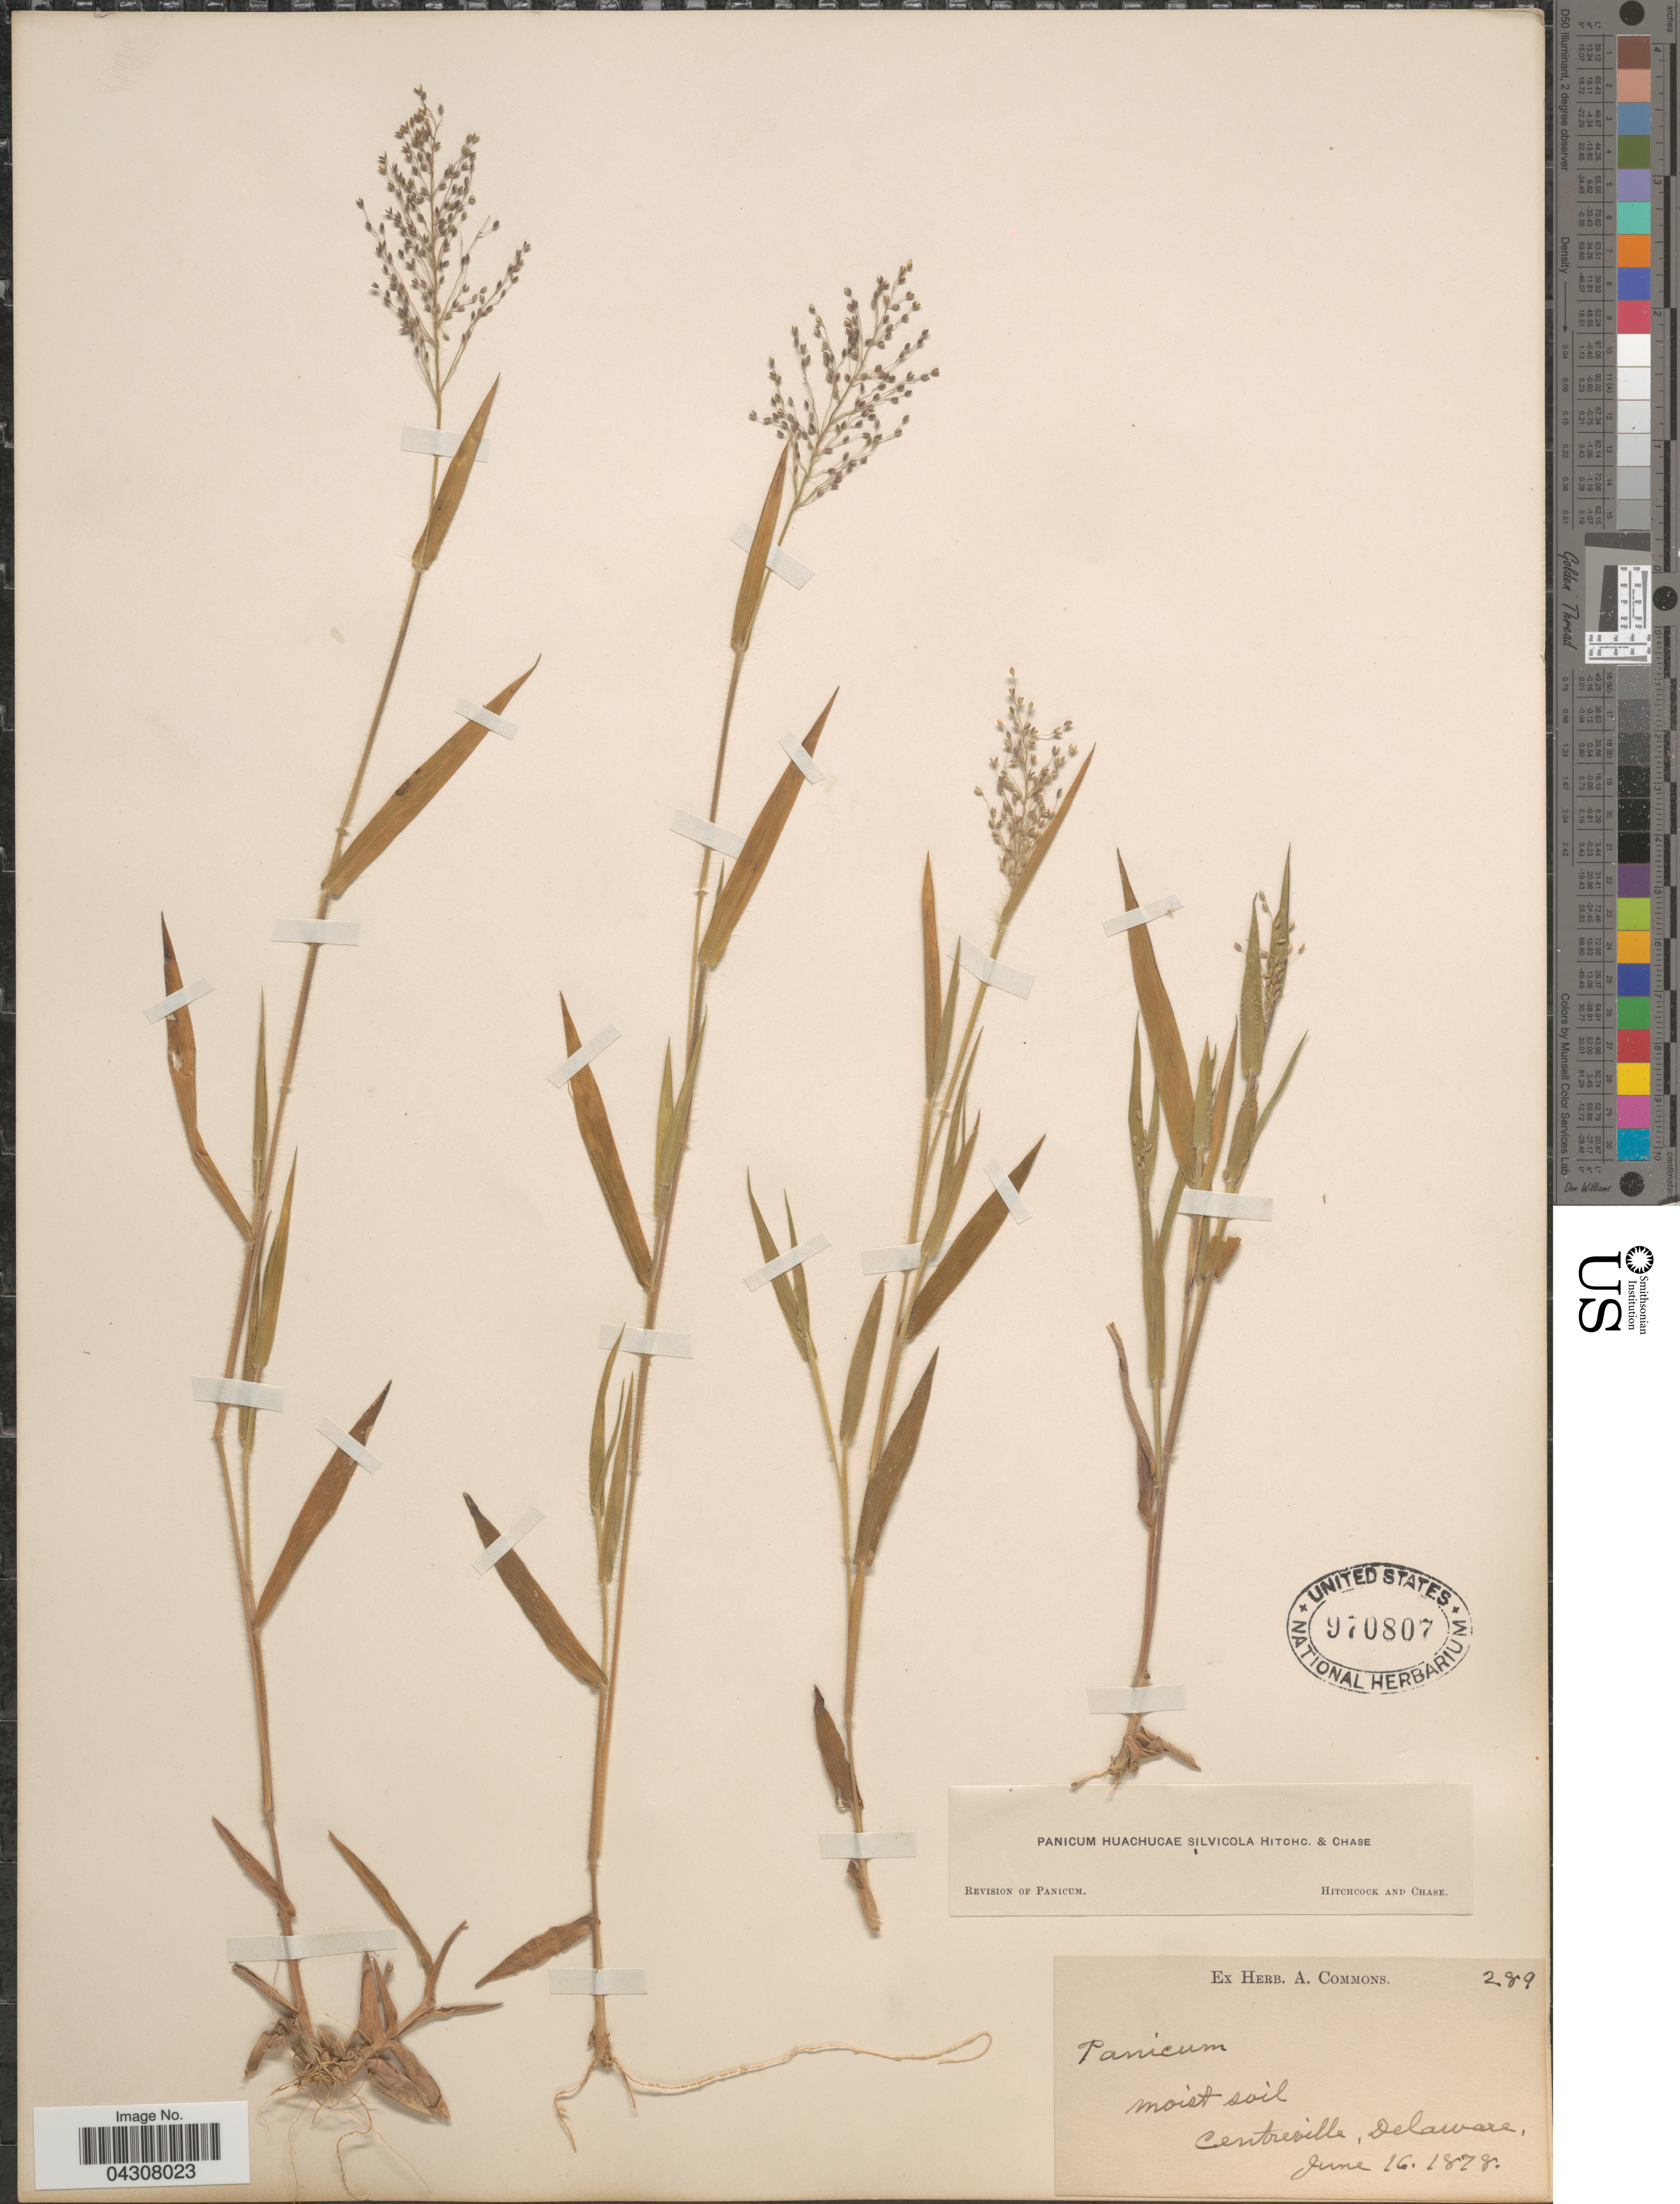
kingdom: Plantae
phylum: Tracheophyta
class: Liliopsida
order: Poales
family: Poaceae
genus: Dichanthelium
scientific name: Dichanthelium acuminatum var. acuminatum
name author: (Sw.) Gould & C.A. Clark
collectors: ex herb. A. Commons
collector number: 289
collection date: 1878-06-16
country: United States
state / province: Delaware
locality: Moist soil Centreville.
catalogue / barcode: US 970807